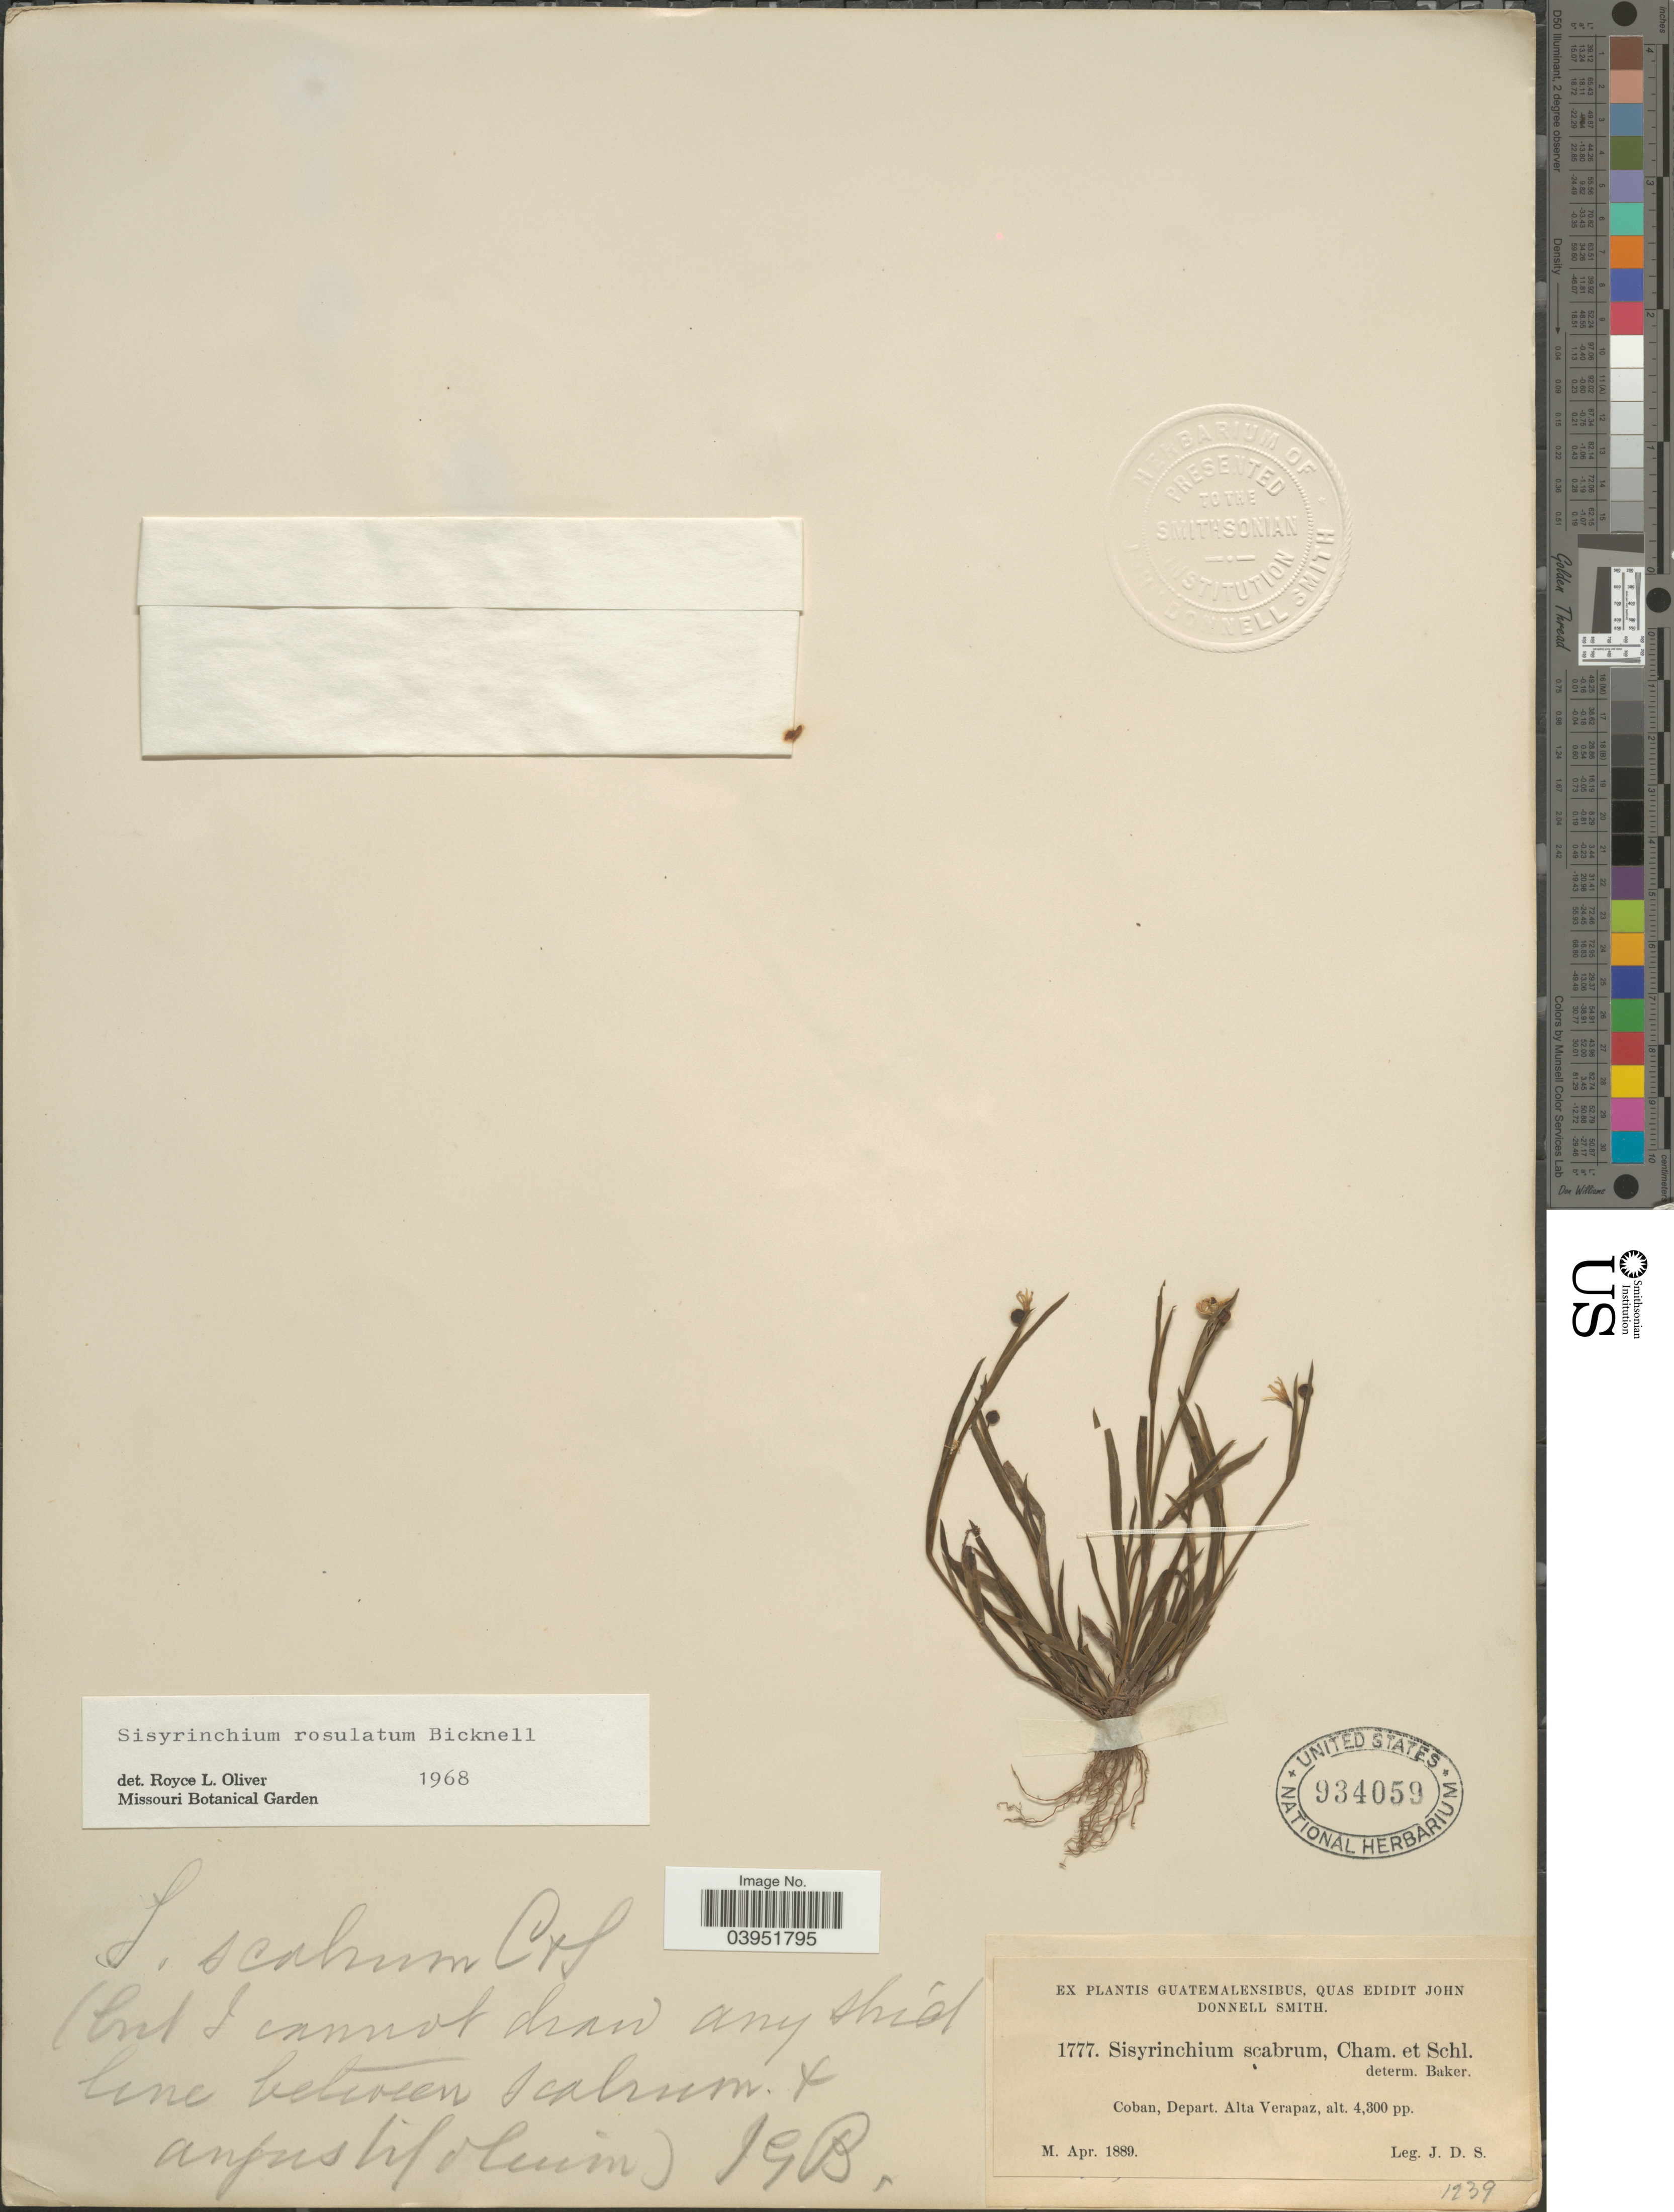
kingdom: Plantae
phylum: Tracheophyta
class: Liliopsida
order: Asparagales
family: Iridaceae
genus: Sisyrinchium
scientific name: Sisyrinchium rosulatum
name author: E.P. Bicknell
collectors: J. Donnell Smith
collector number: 1777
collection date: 1889-04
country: Guatemala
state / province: Alta Verapaz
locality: Coban, Depart. Alta Verapaz.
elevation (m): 1311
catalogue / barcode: US 934059